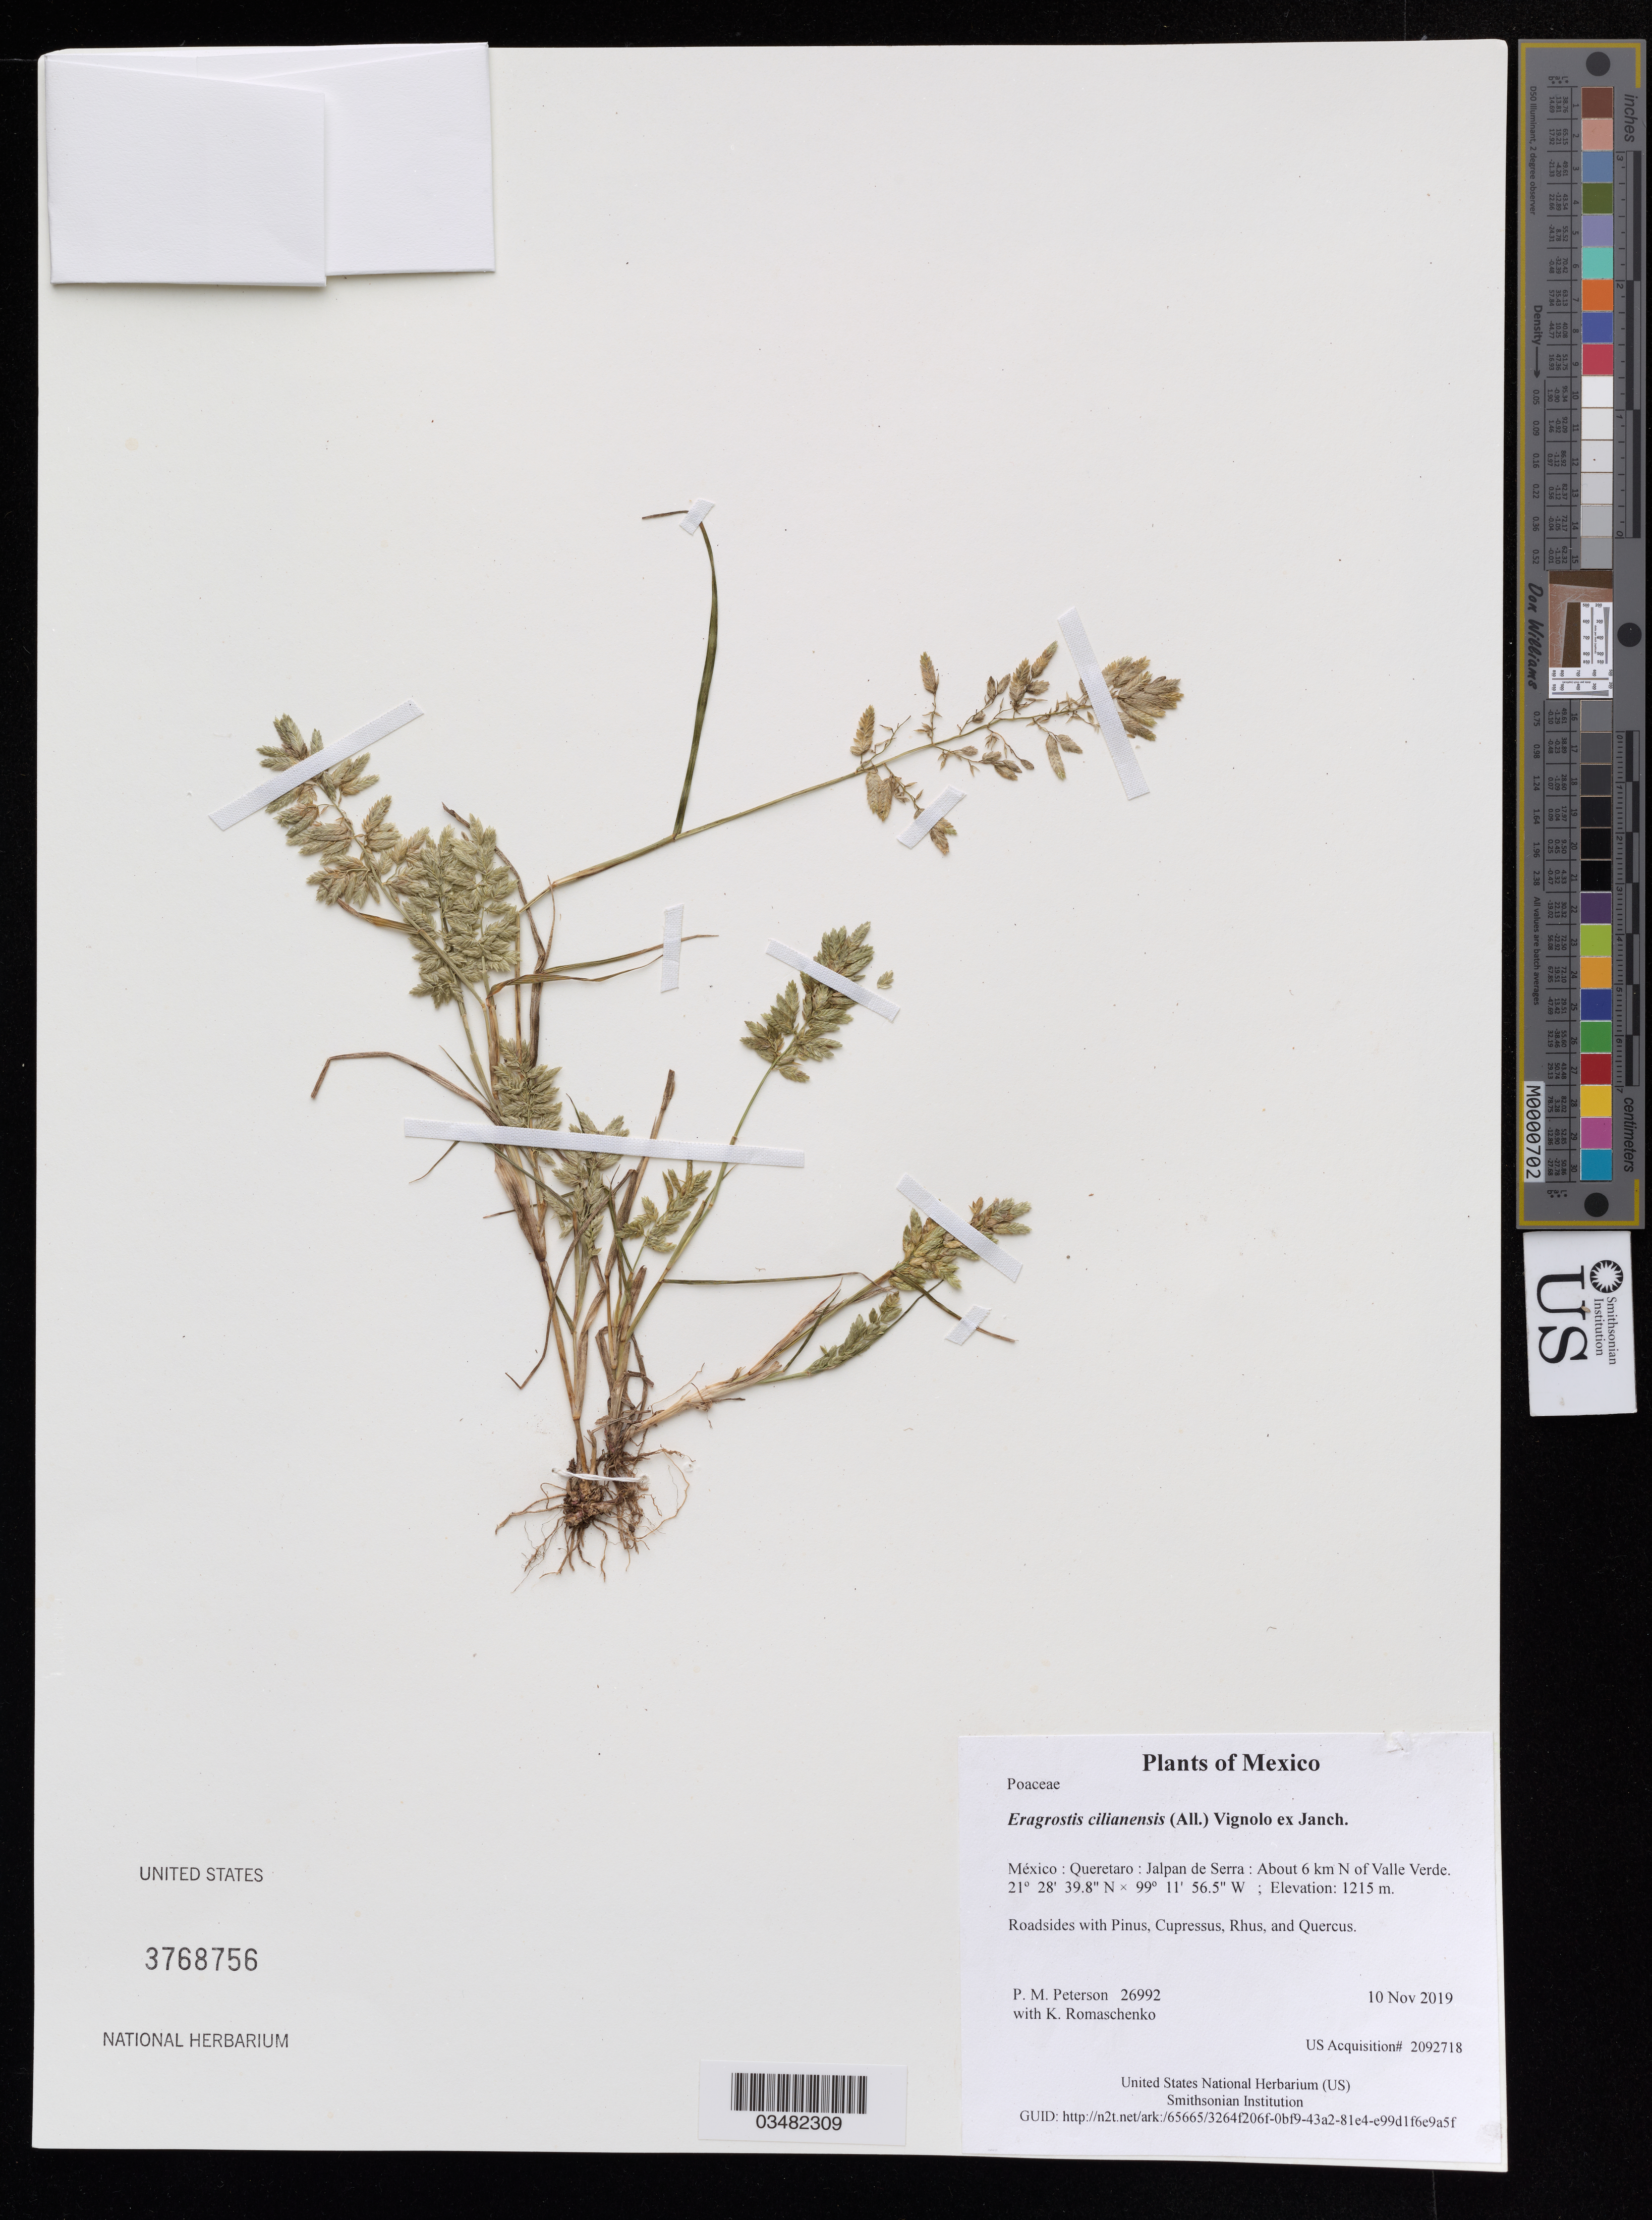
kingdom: Plantae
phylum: Tracheophyta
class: Liliopsida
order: Poales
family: Poaceae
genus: Eragrostis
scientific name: Eragrostis cilianensis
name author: (All.) Vignolo ex Janch.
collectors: P. M. Peterson & K. Romaschenko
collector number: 26992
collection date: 2019-11-10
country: México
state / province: Queretaro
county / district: Jalpan de Serra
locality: About 6 km N of Valle Verde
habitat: Roadsides with Pinus, Cupressus, Rhus, and Quercus.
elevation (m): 1215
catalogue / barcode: US 3768756